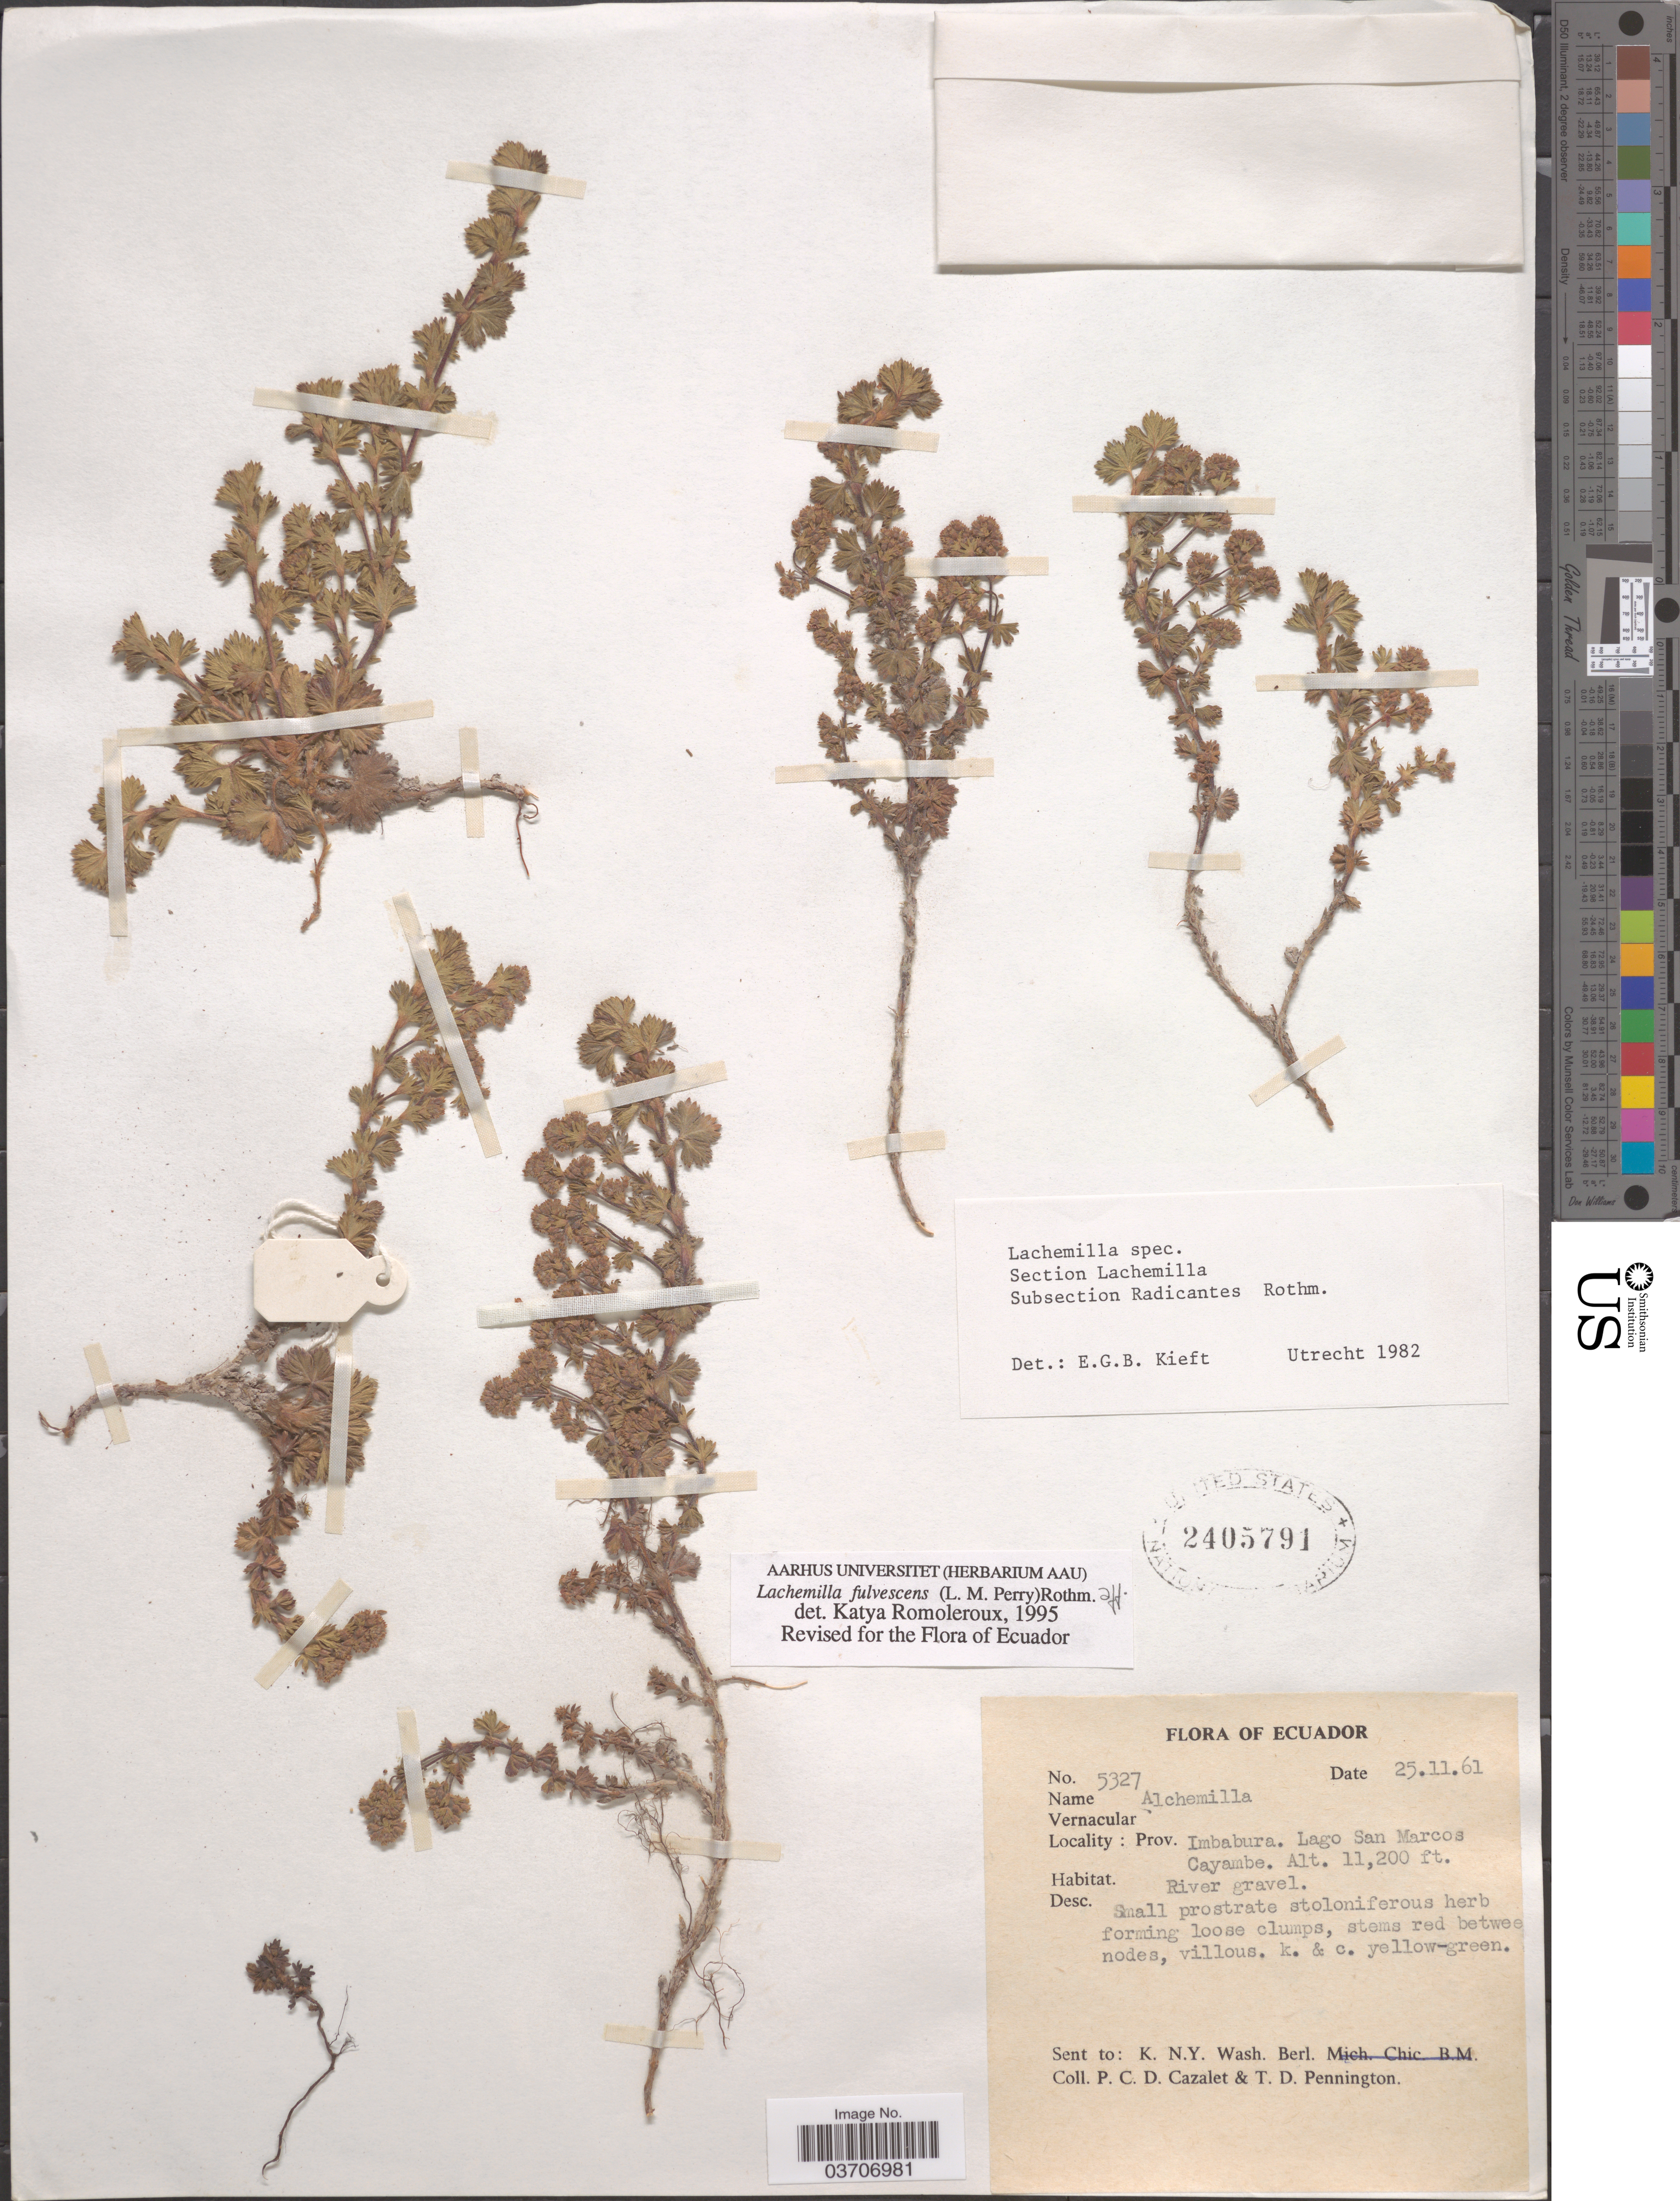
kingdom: Plantae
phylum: Tracheophyta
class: Magnoliopsida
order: Rosales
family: Rosaceae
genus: Lachemilla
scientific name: Lachemilla fulvescens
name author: (L.M. Perry) Rothm.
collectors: P. C. D. Cazalet & T. D. Pennington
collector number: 5327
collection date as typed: Transcribed d/m/y: 25/11/61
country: Ecuador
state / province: Imbabura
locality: Lago San Marcos Cayambe.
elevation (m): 3414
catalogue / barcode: US 2405791